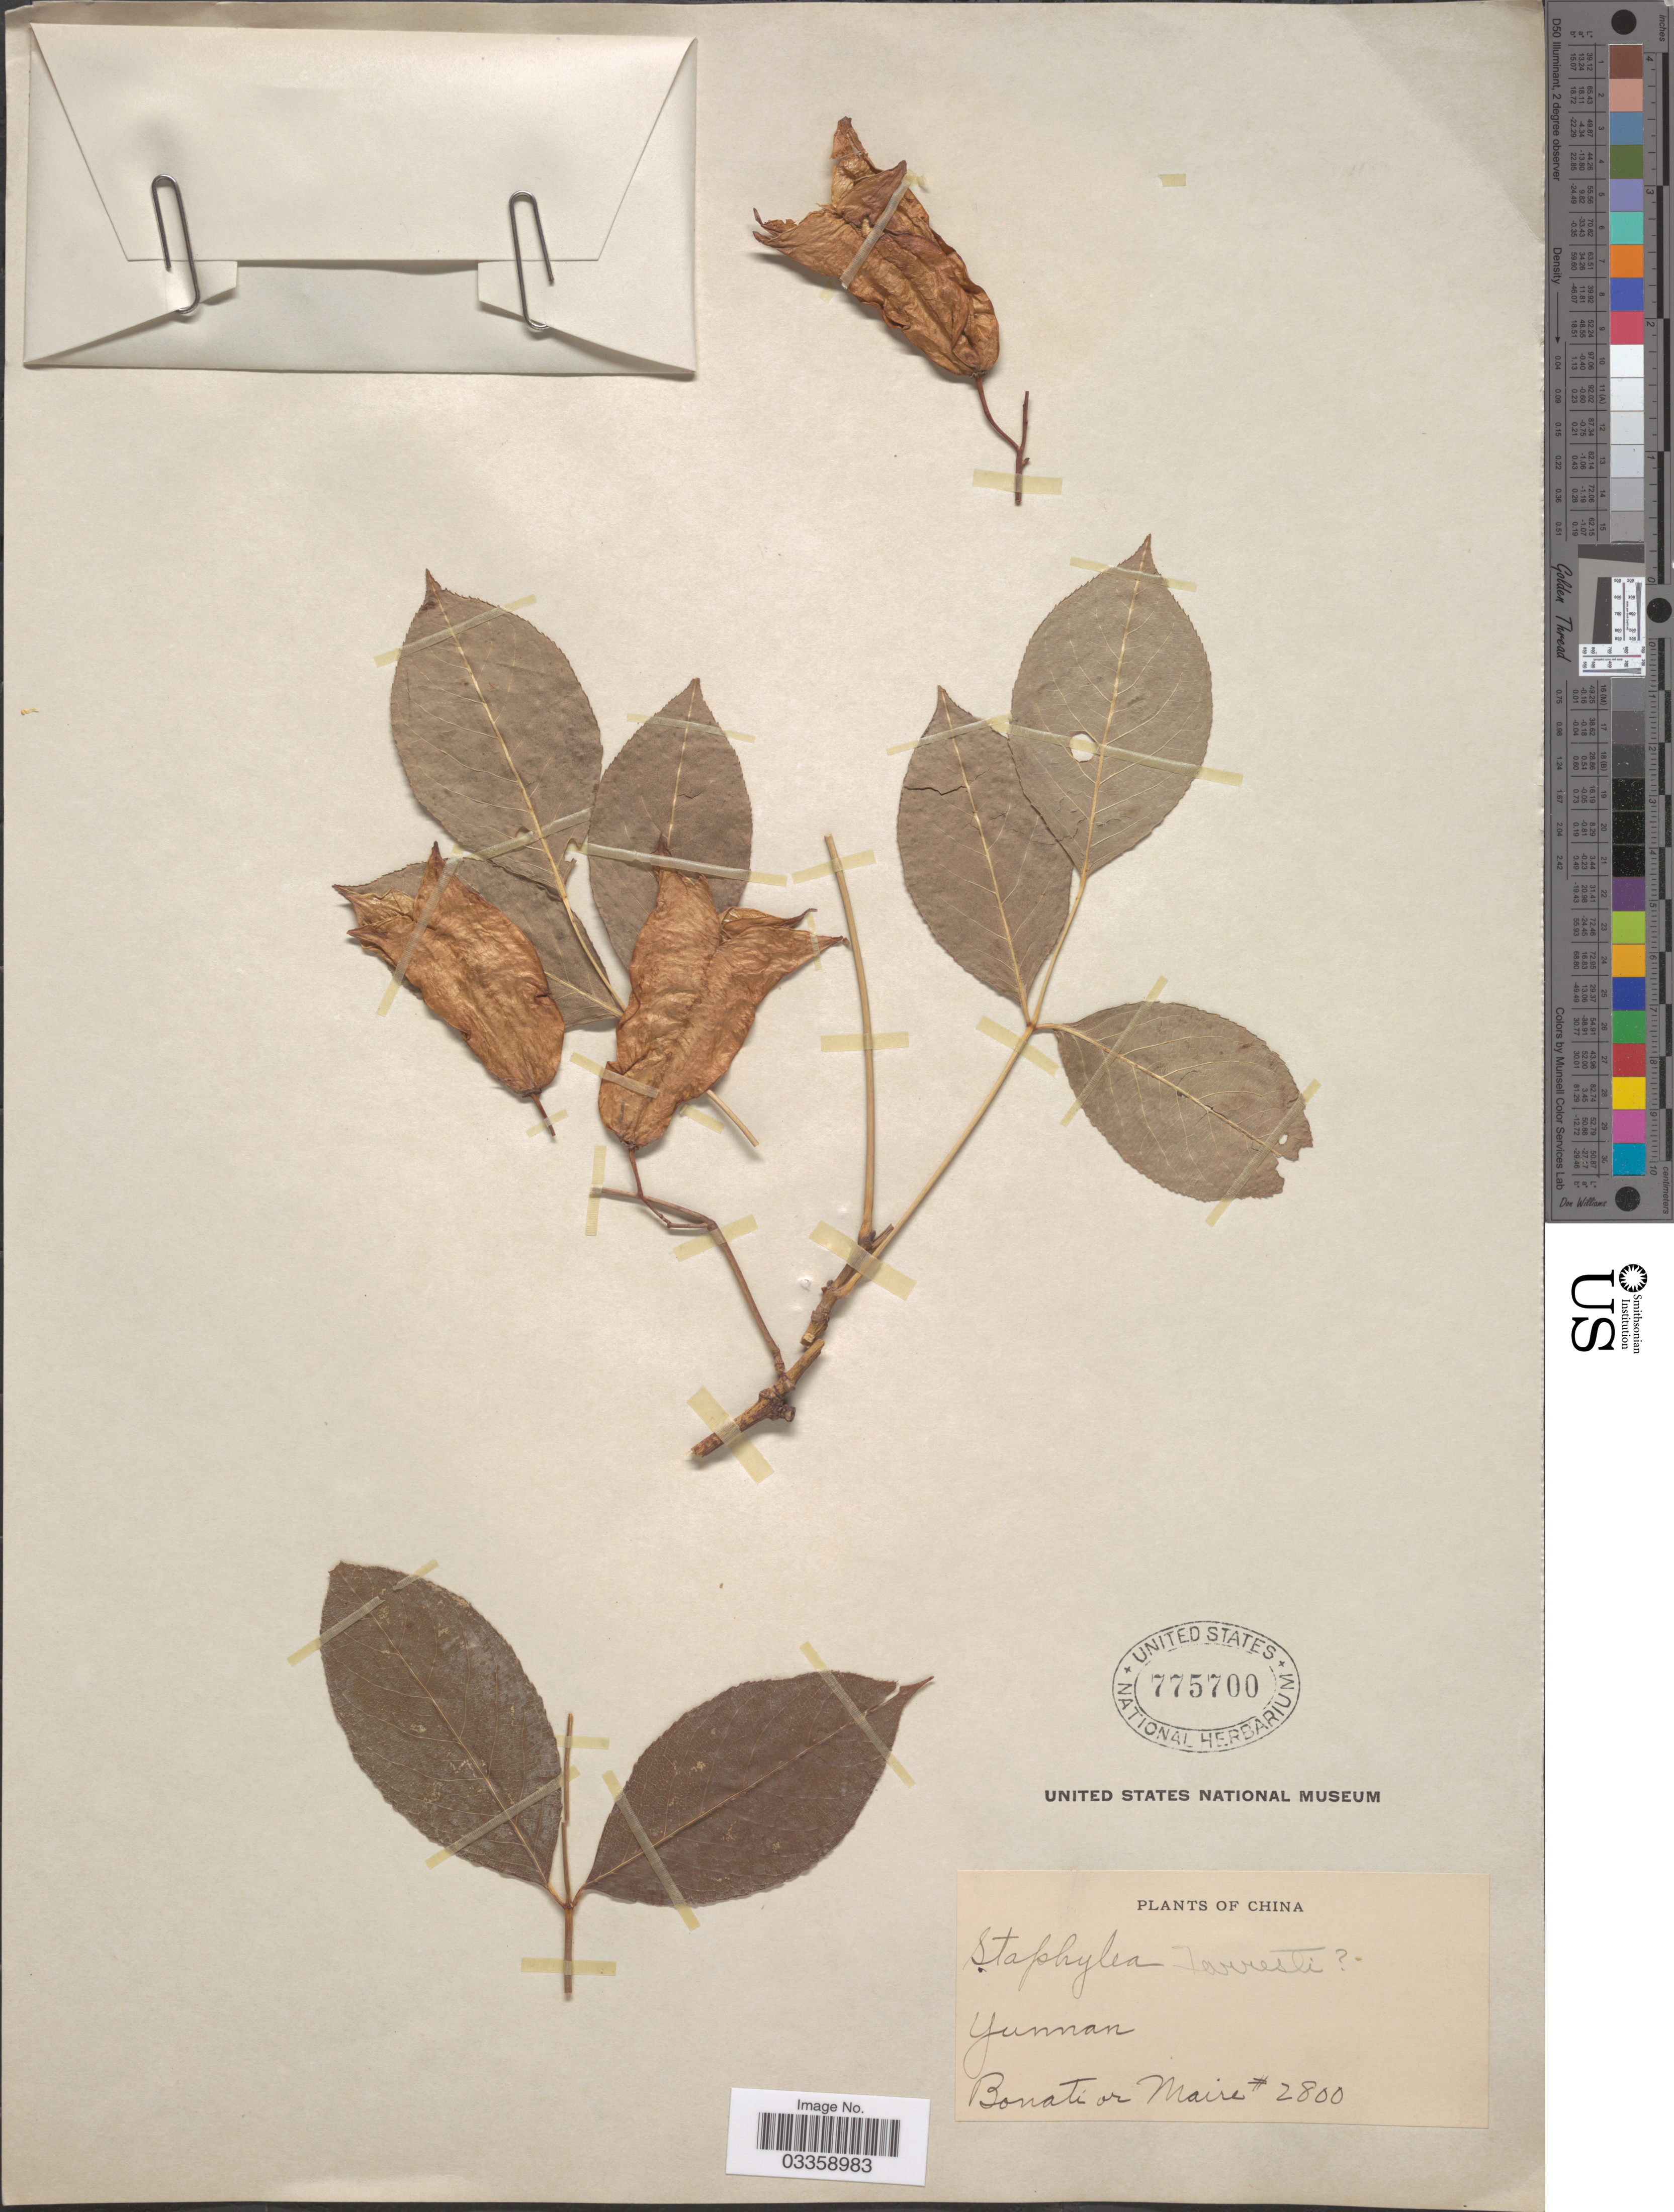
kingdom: Plantae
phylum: Tracheophyta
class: Magnoliopsida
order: Crossosomatales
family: Staphyleaceae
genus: Staphylea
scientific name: Staphylea forrestii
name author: Balf. f.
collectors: -. Bonati & Maire, --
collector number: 2800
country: China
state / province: Yunnan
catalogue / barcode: US 775700